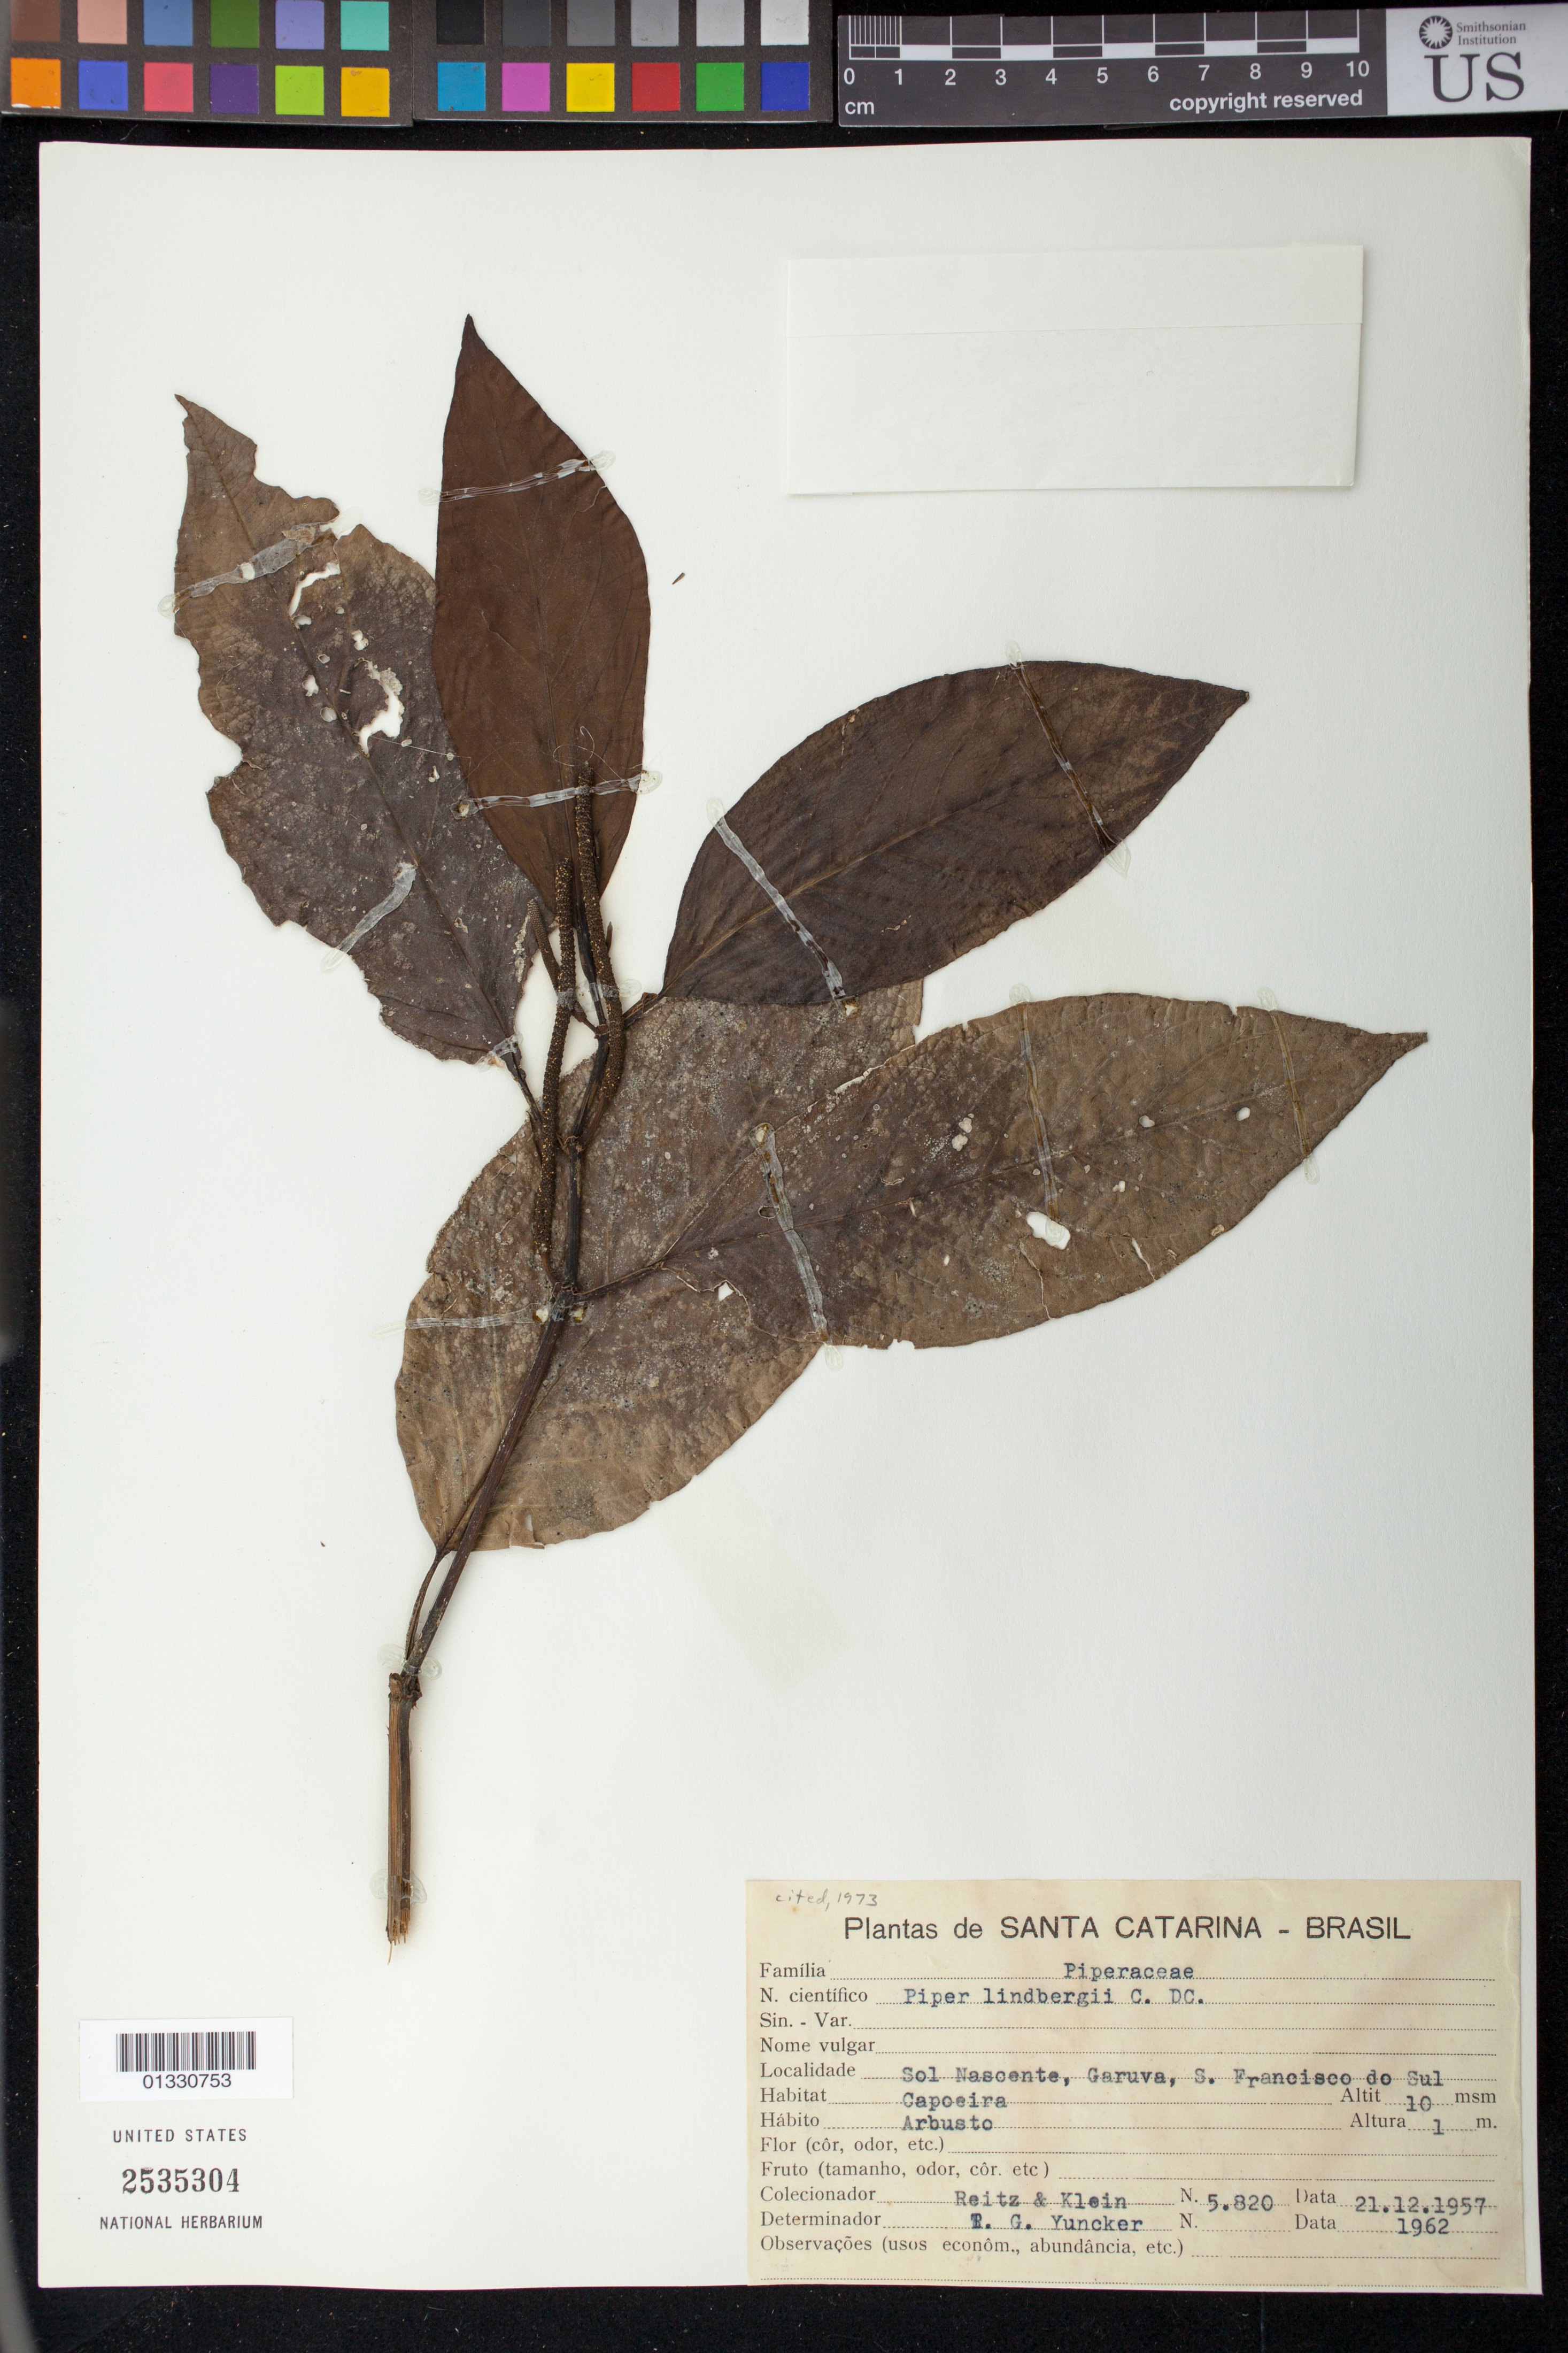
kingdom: Plantae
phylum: Tracheophyta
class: Magnoliopsida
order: Piperales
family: Piperaceae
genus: Piper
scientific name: Piper lindbergii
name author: C. DC.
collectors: R. Reitz & R. M. Klein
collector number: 5820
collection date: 1957-12-21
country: Brazil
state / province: Santa Catarina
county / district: São Francisco do Sul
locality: Sol Nascente, Garuva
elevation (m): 10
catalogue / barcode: US 2535304